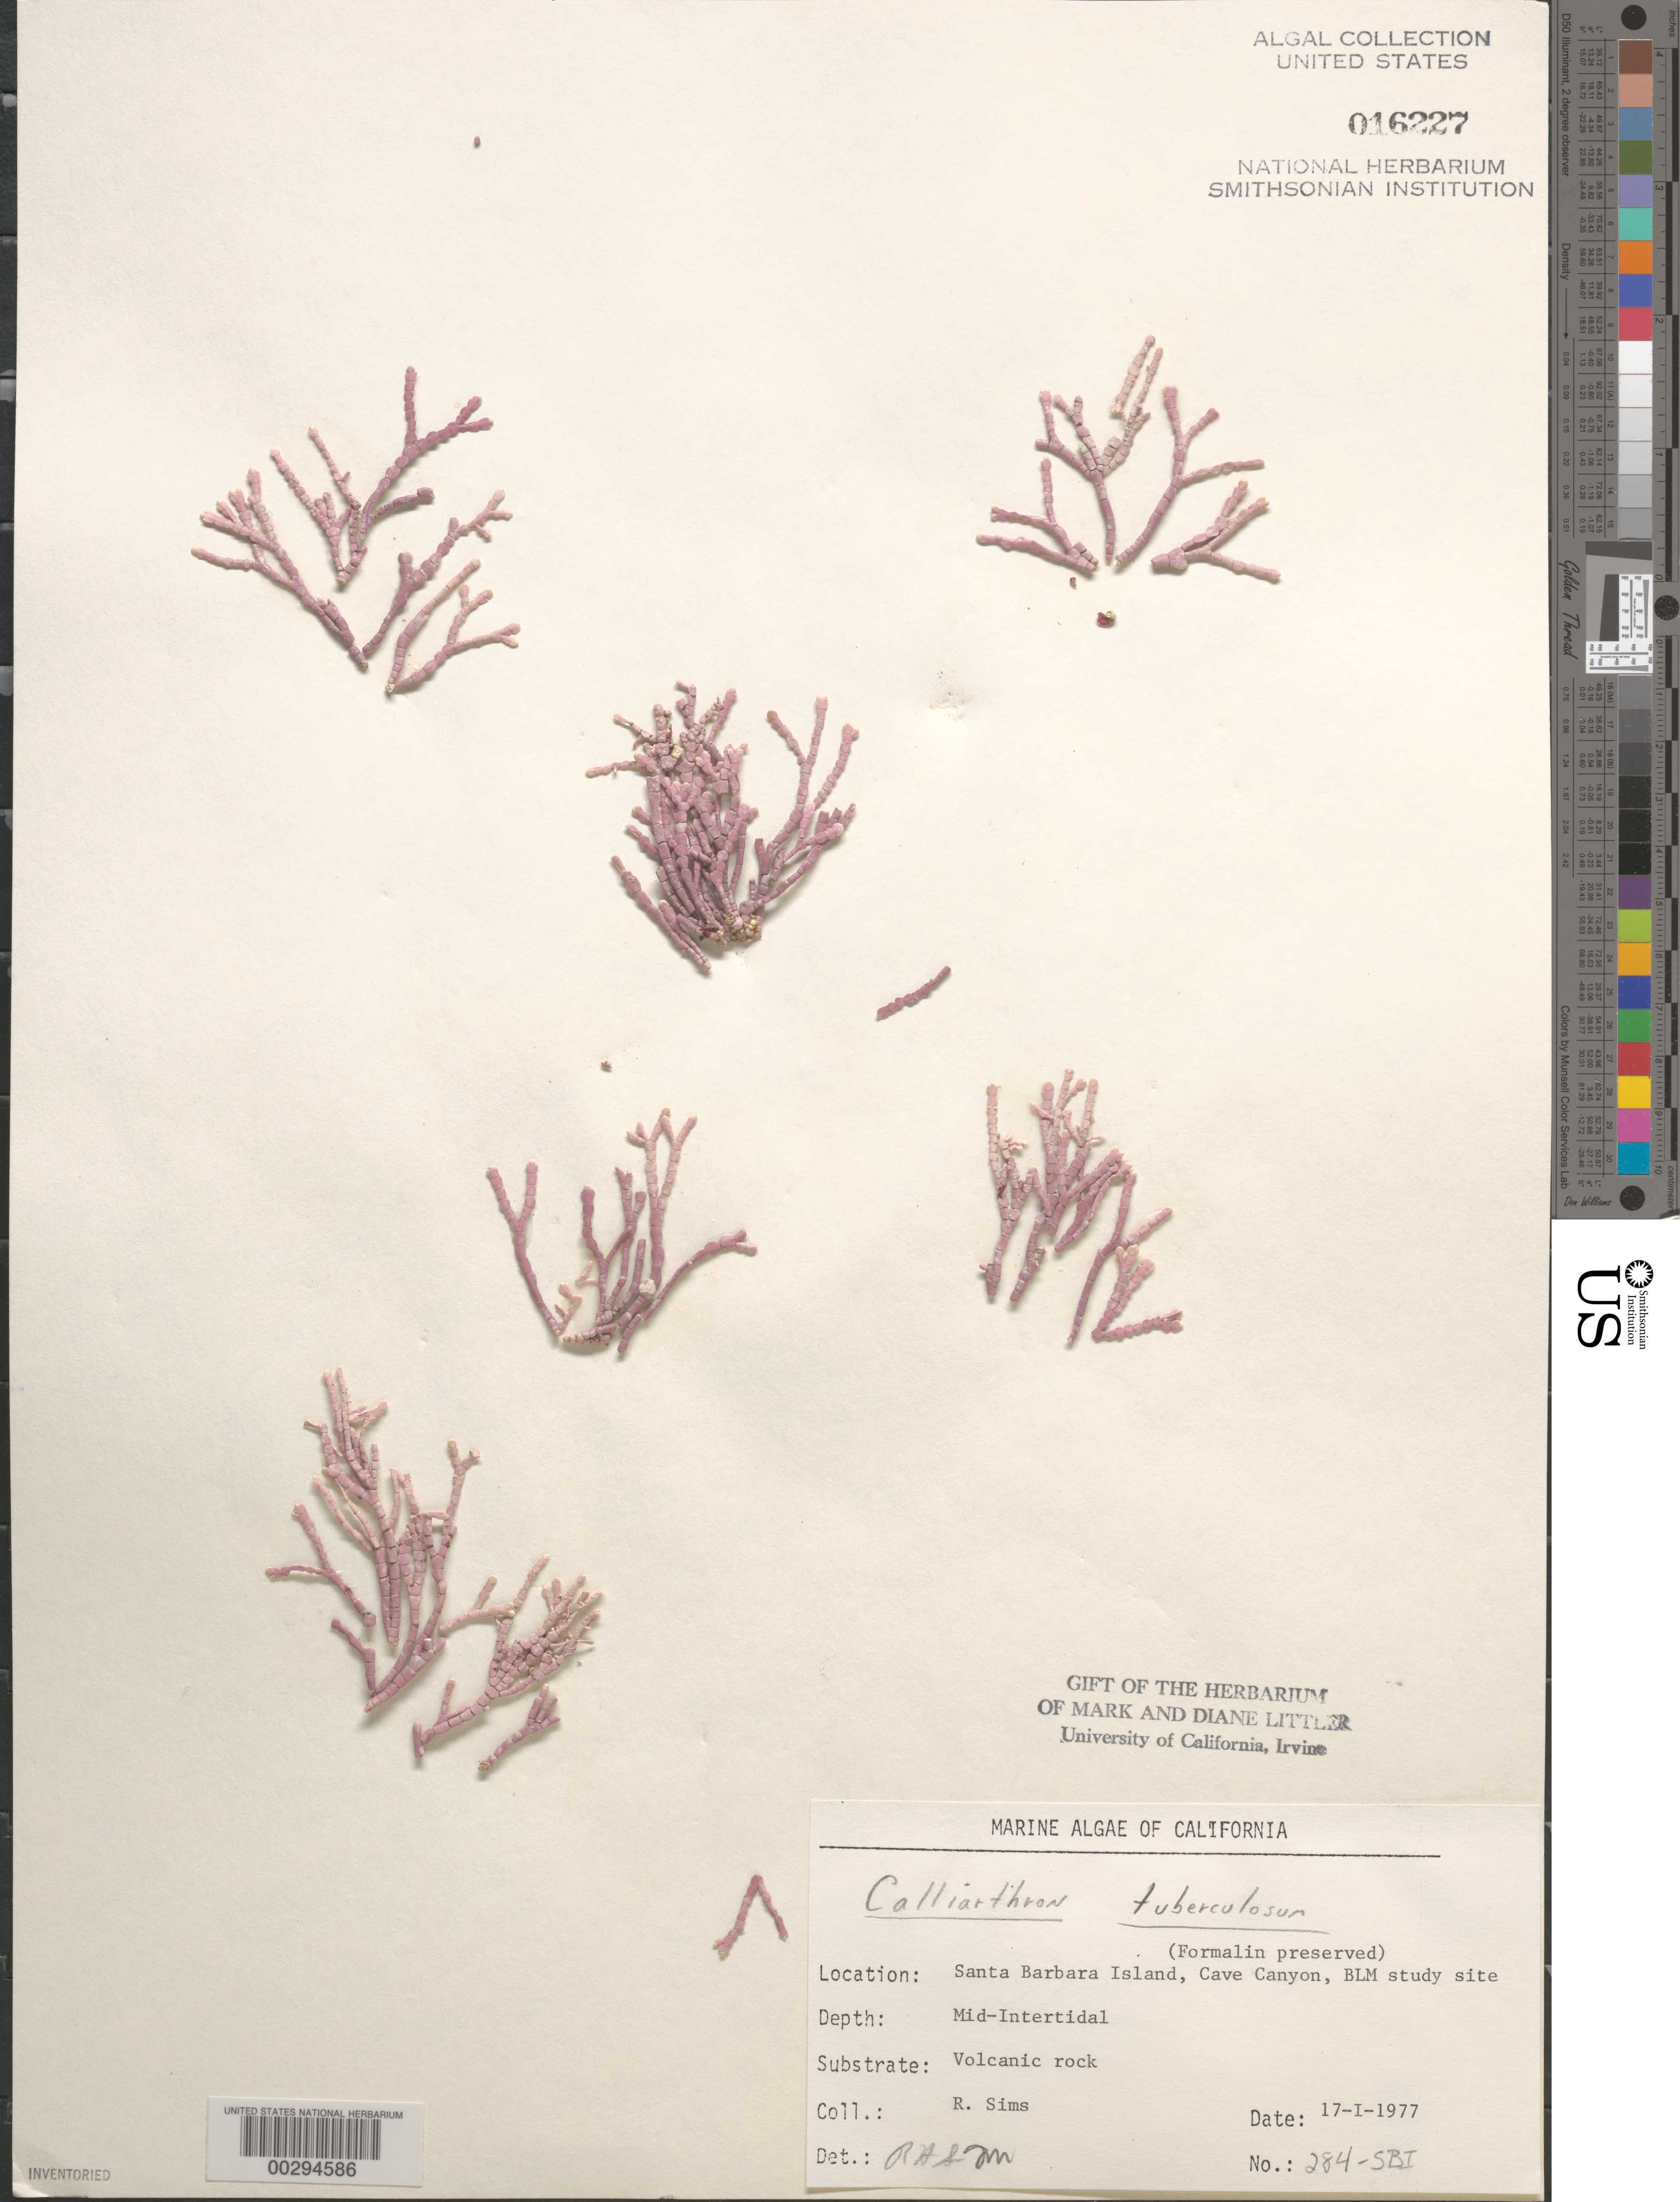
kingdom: Plantae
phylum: Rhodophyta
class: Florideophyceae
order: Corallinales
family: Corallinaceae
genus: Calliarthron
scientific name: Calliarthron tuberculosum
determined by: Sims, Robert H.; Murray, S. N.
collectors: R. H. Sims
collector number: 284-sbi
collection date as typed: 17 Jan 1977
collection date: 1977-01-17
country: United States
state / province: California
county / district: Santa Barbara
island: Santa Barbara Island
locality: Cave Canyon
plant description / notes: BLM-SOCALBIGHT Rocky Intertidal Survey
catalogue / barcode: US 16227